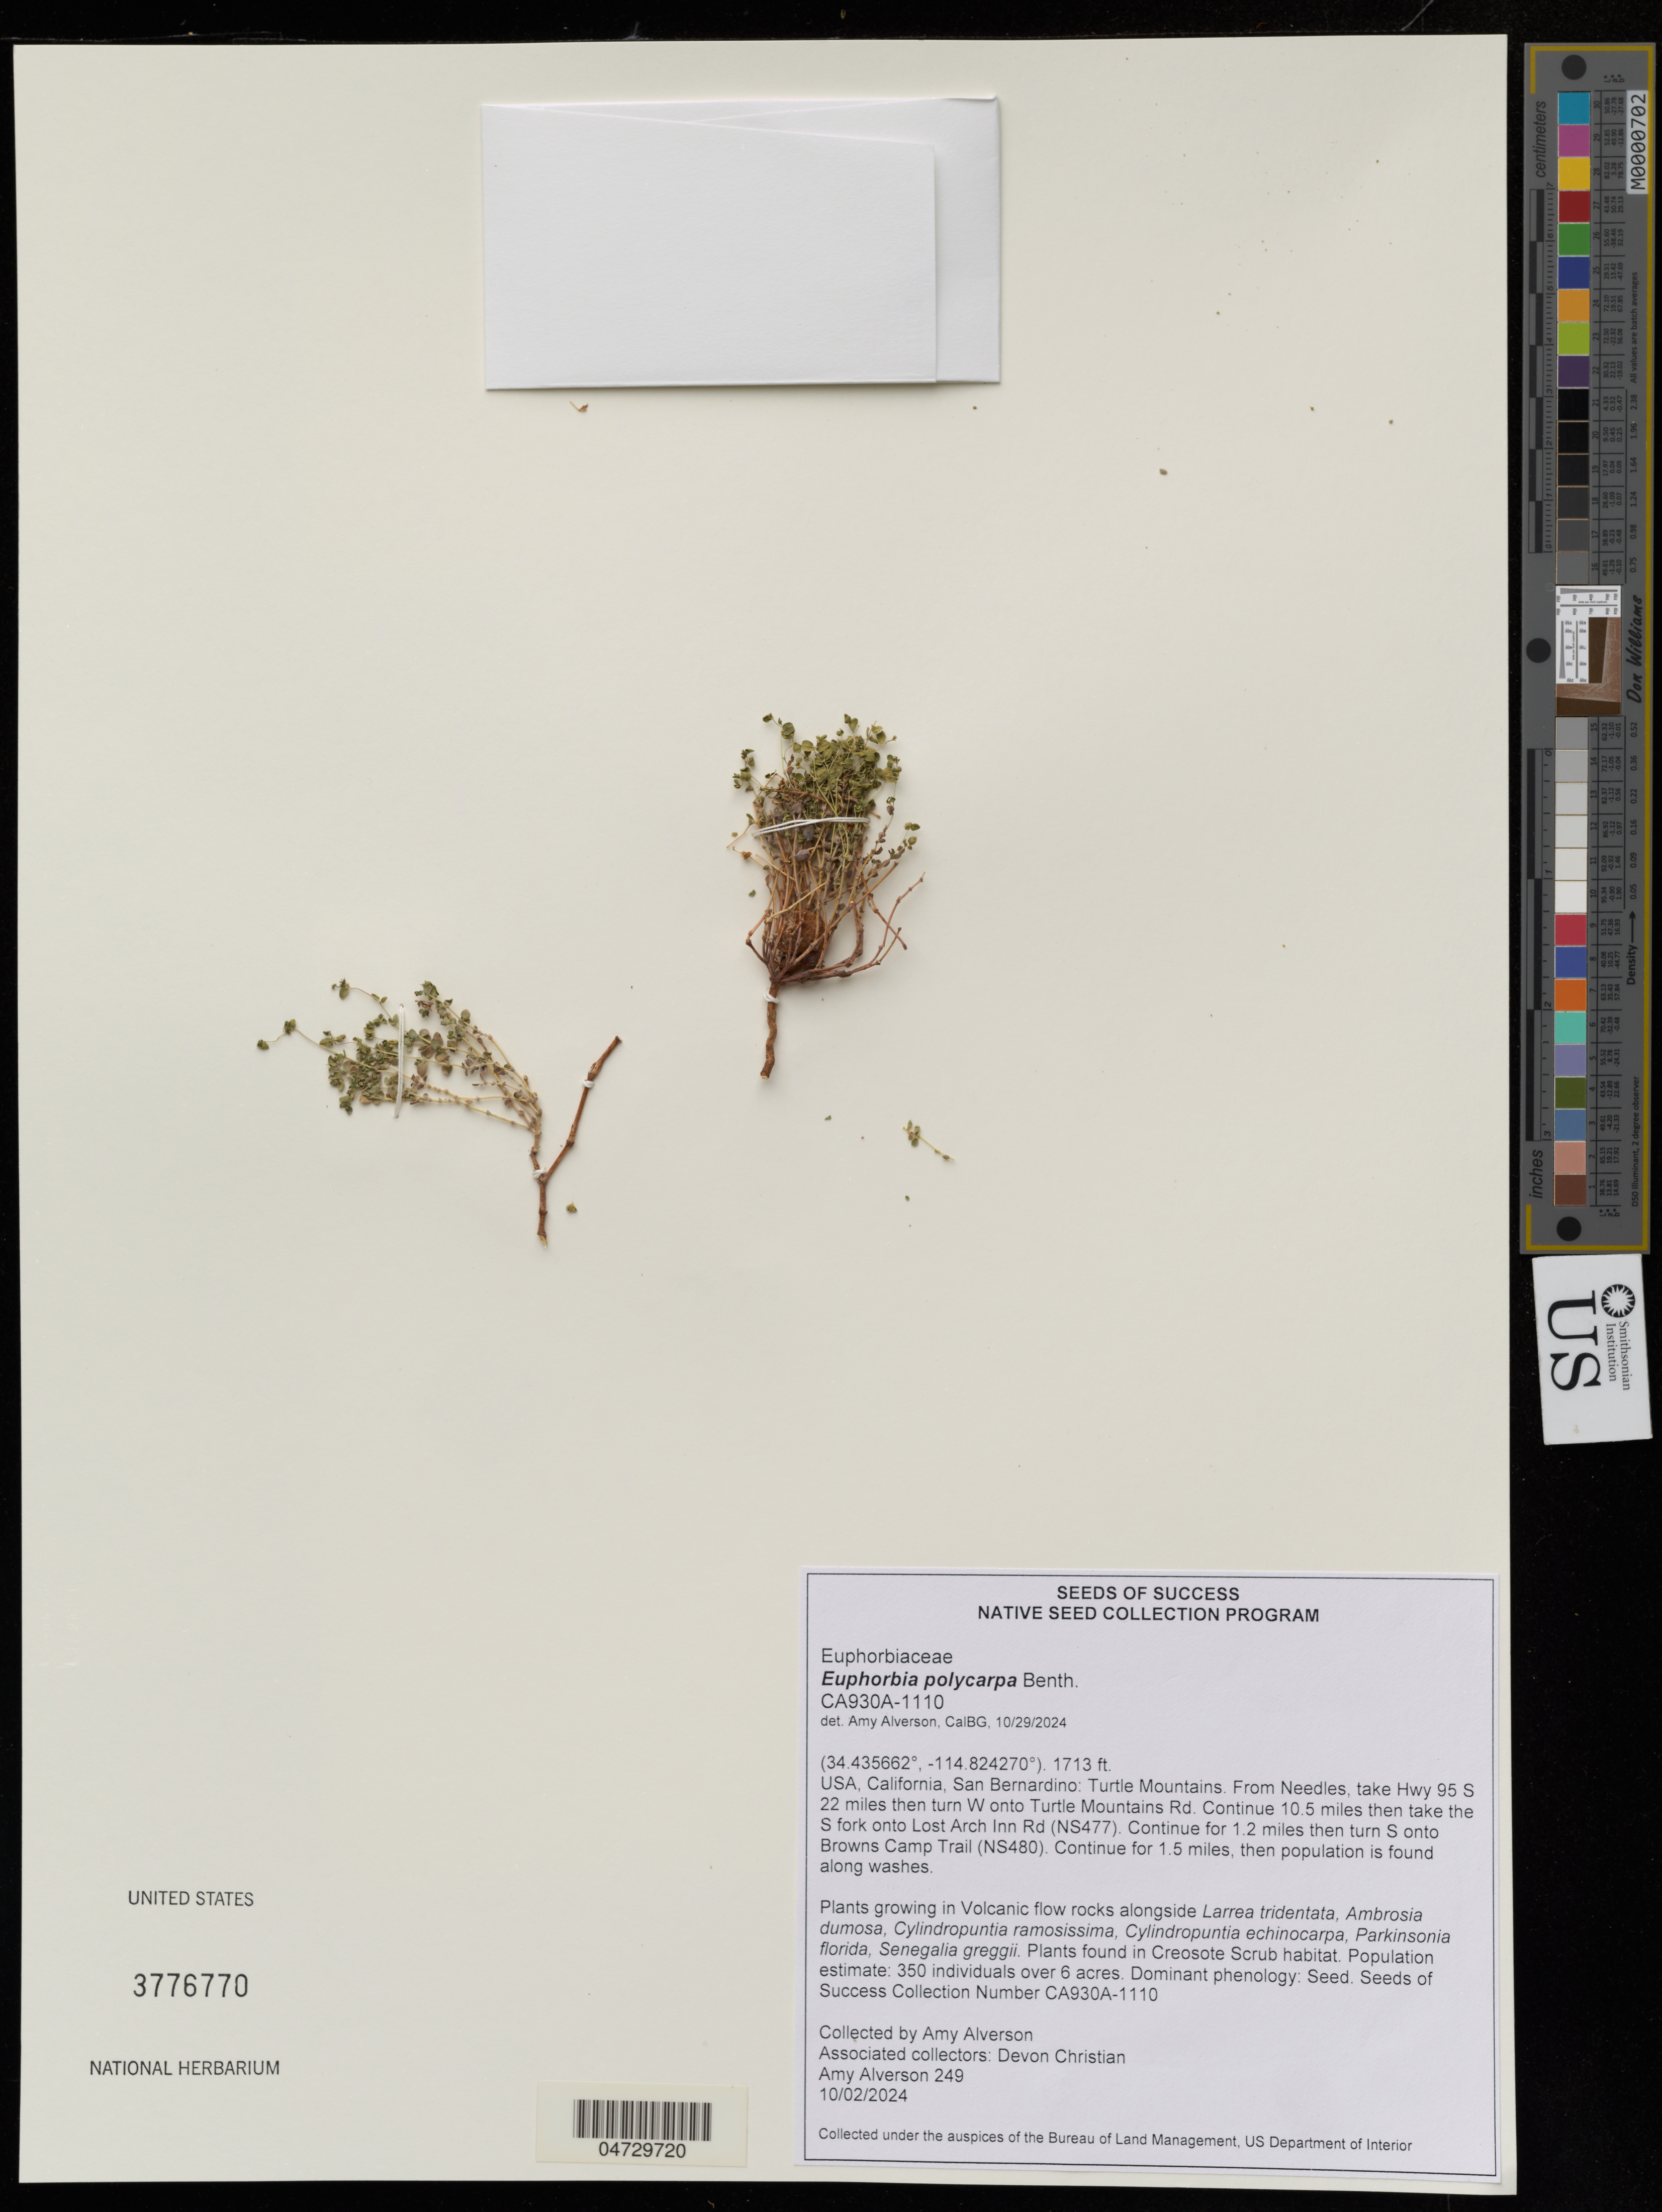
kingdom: Plantae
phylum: Tracheophyta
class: Magnoliopsida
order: Malpighiales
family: Euphorbiaceae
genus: Euphorbia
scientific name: Euphorbia polycarpa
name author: Benth.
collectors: A. Alverson & D. Christian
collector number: CA930A-1110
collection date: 2024-10-02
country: United States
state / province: California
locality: USA, California, San Bernardino: Turtle Mountains. From Needles, take Hwy 95 S 22 miles then turn W onto Turtle Mountains Rd.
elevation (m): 522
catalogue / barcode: US 3776770